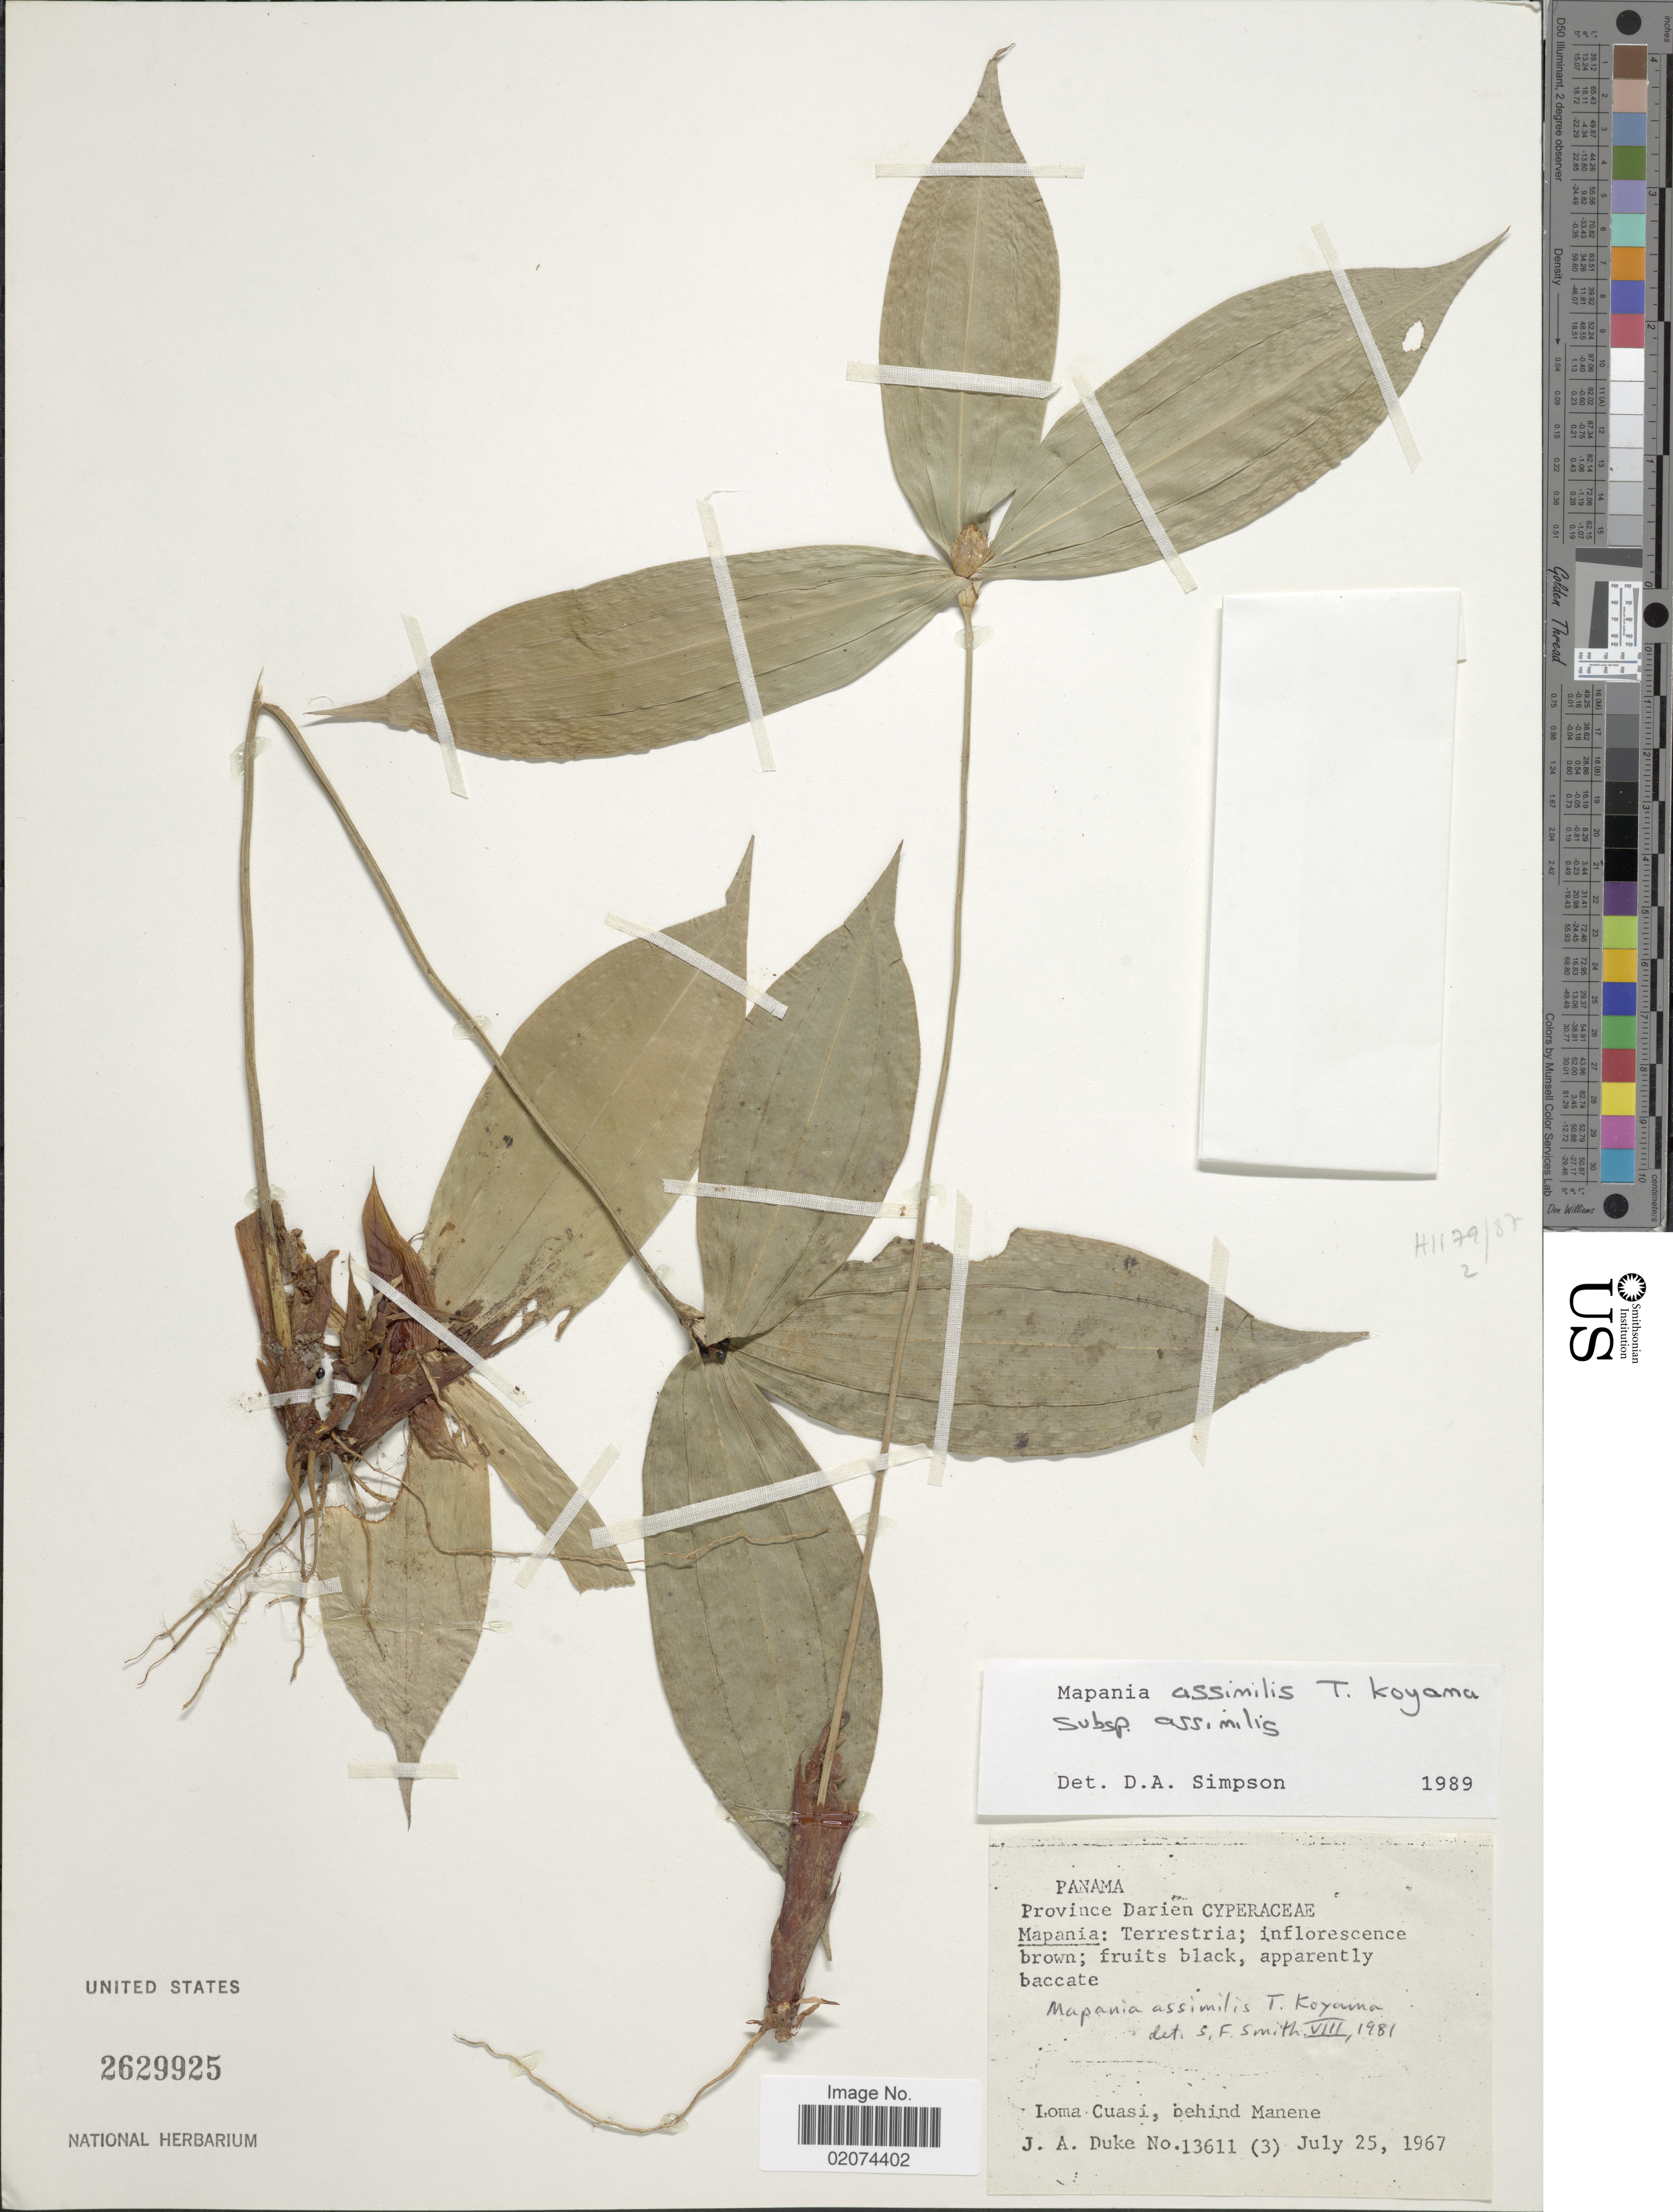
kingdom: Plantae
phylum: Tracheophyta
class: Liliopsida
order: Poales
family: Cyperaceae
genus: Mapania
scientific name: Mapania assimilis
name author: T. Koyama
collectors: J. A. Duke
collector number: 13611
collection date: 1967-07-25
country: Panama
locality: Province Darien. Mapania: Terrestria. Loma Cuasi, behind Manene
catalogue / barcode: US 2629925